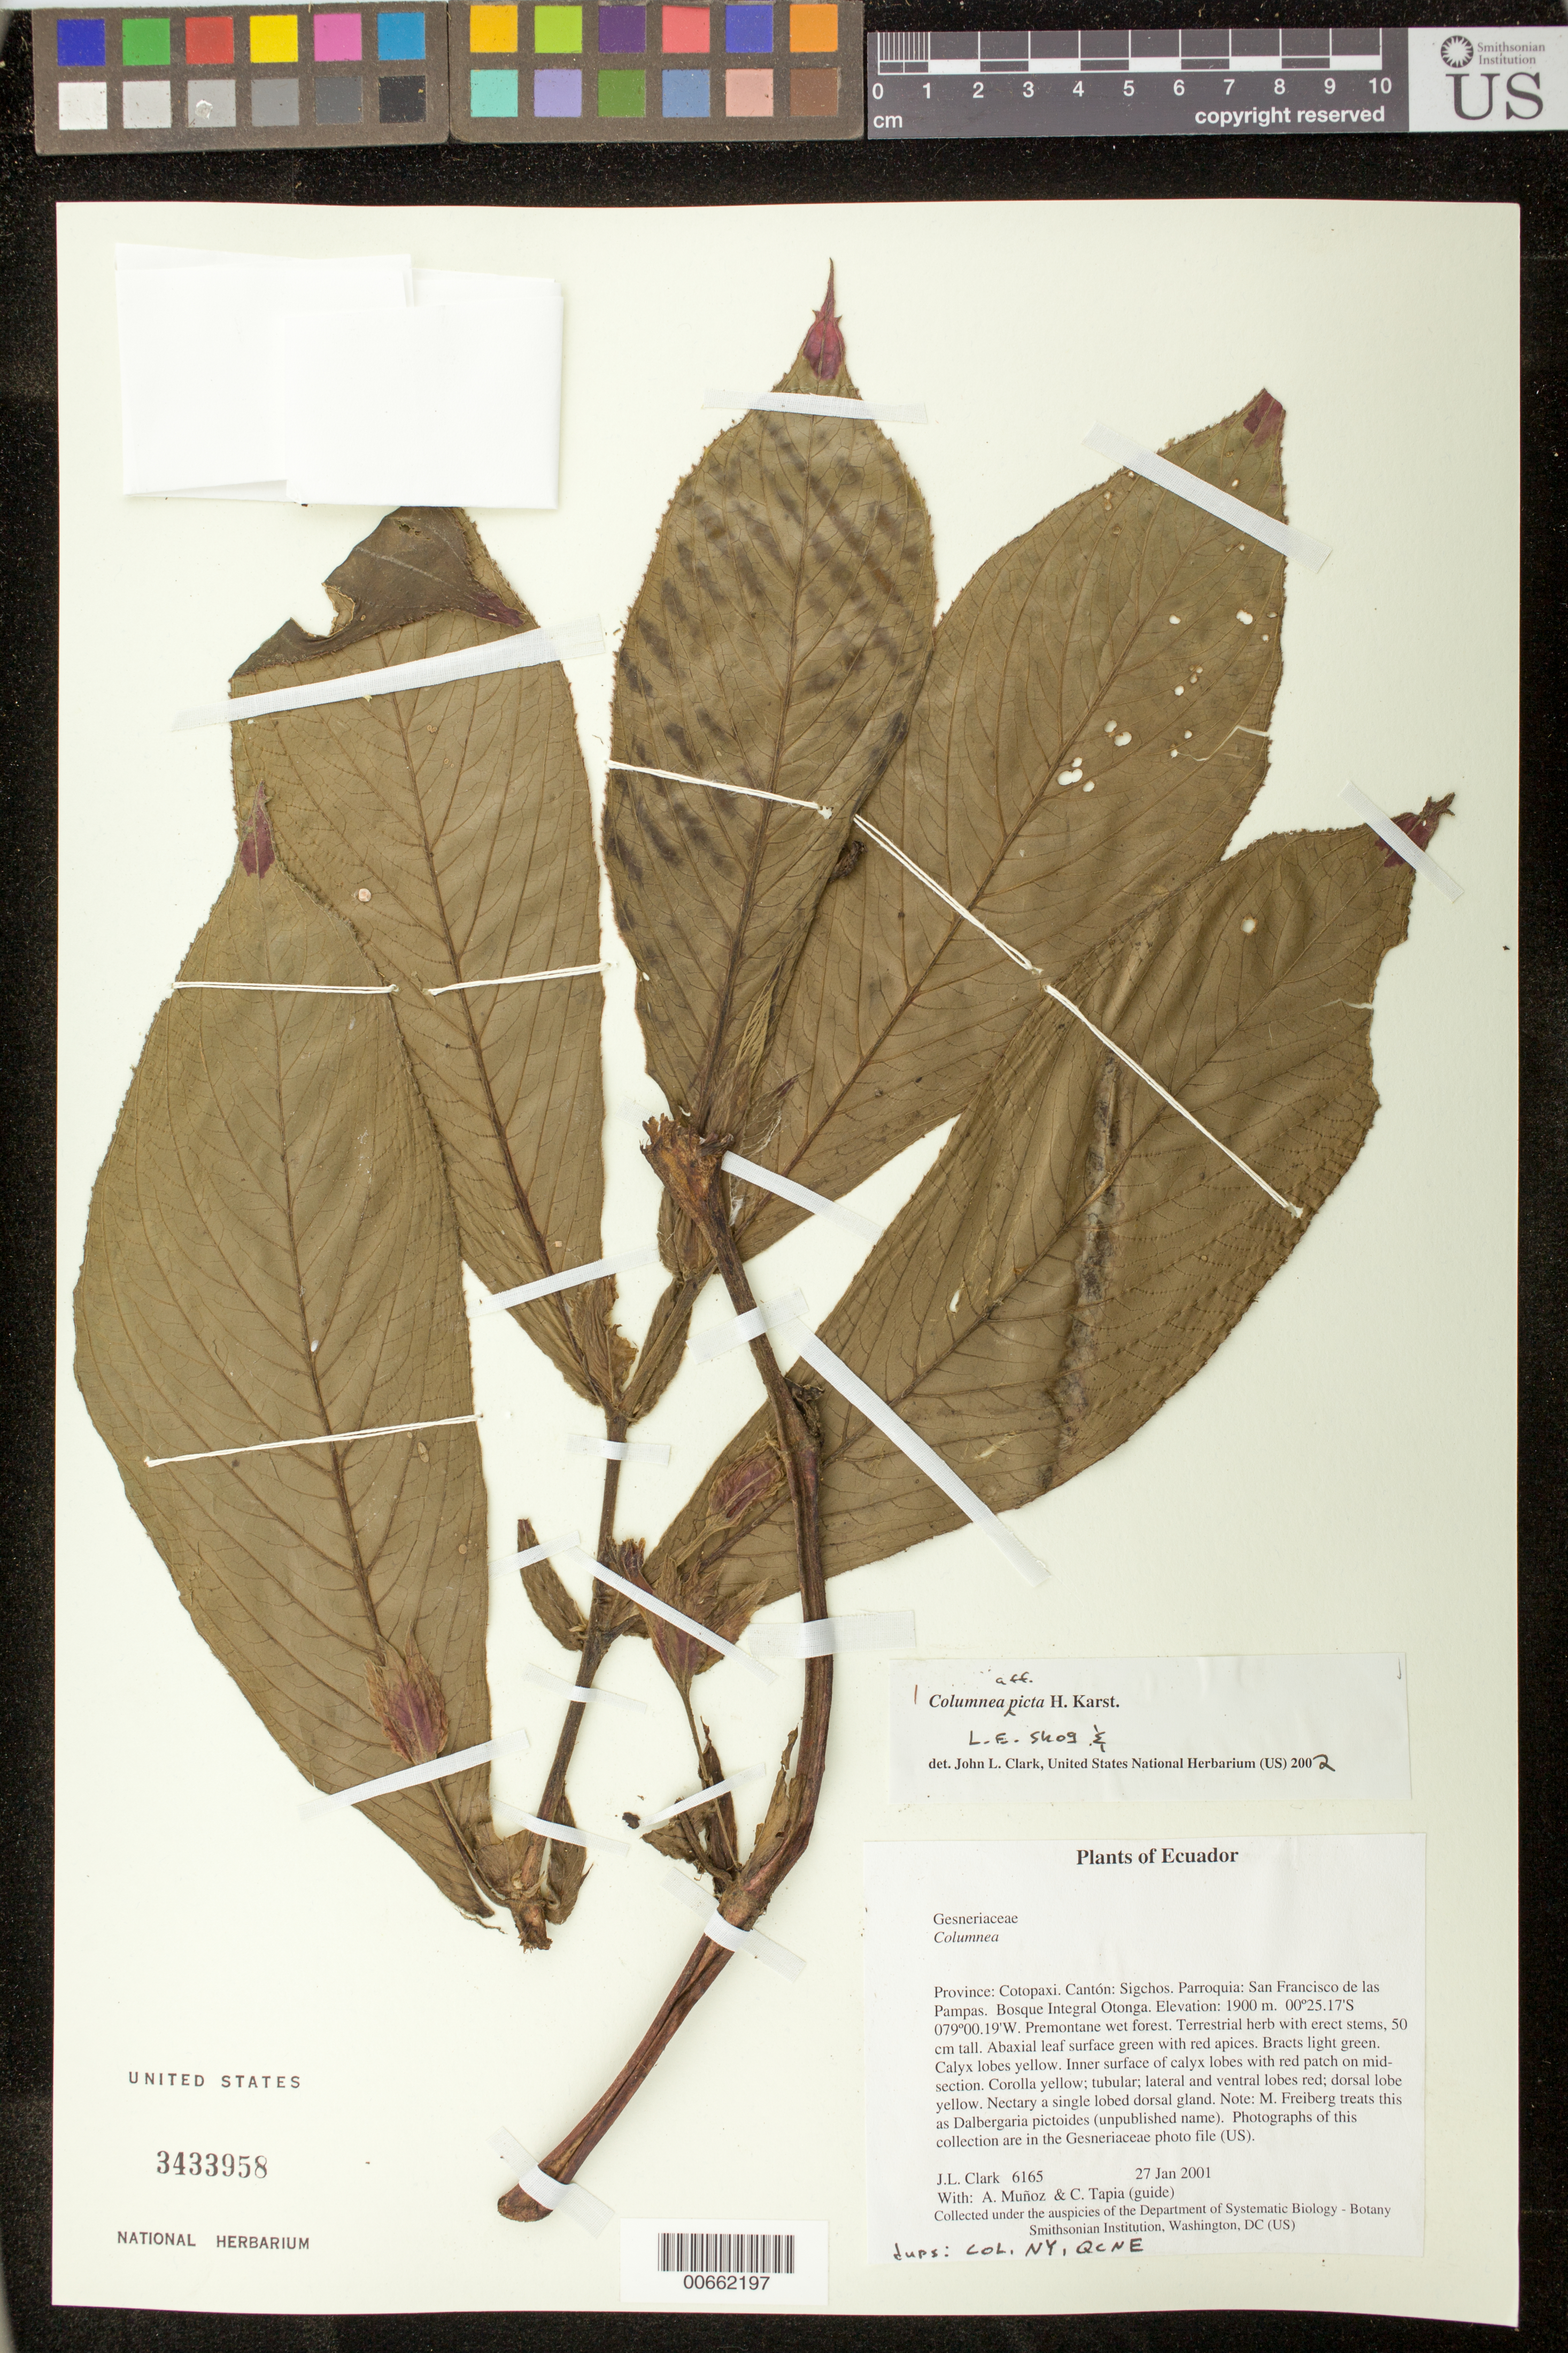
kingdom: Plantae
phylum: Tracheophyta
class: Magnoliopsida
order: Lamiales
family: Gesneriaceae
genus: Columnea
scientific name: Columnea karsteniana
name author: Singh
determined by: Skog, Laurence E.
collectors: J. L. Clark, A. Muñoz & C. Tapia (guide)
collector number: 6165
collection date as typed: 27 Jan 2001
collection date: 2001-01-27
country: Ecuador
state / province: Cotopaxi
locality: Cantón: Sigchos. Parroquia: San Francisco de las Pampas. Bosque Integral Otonga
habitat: Premontane wet forest.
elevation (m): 1900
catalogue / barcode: US 3433958